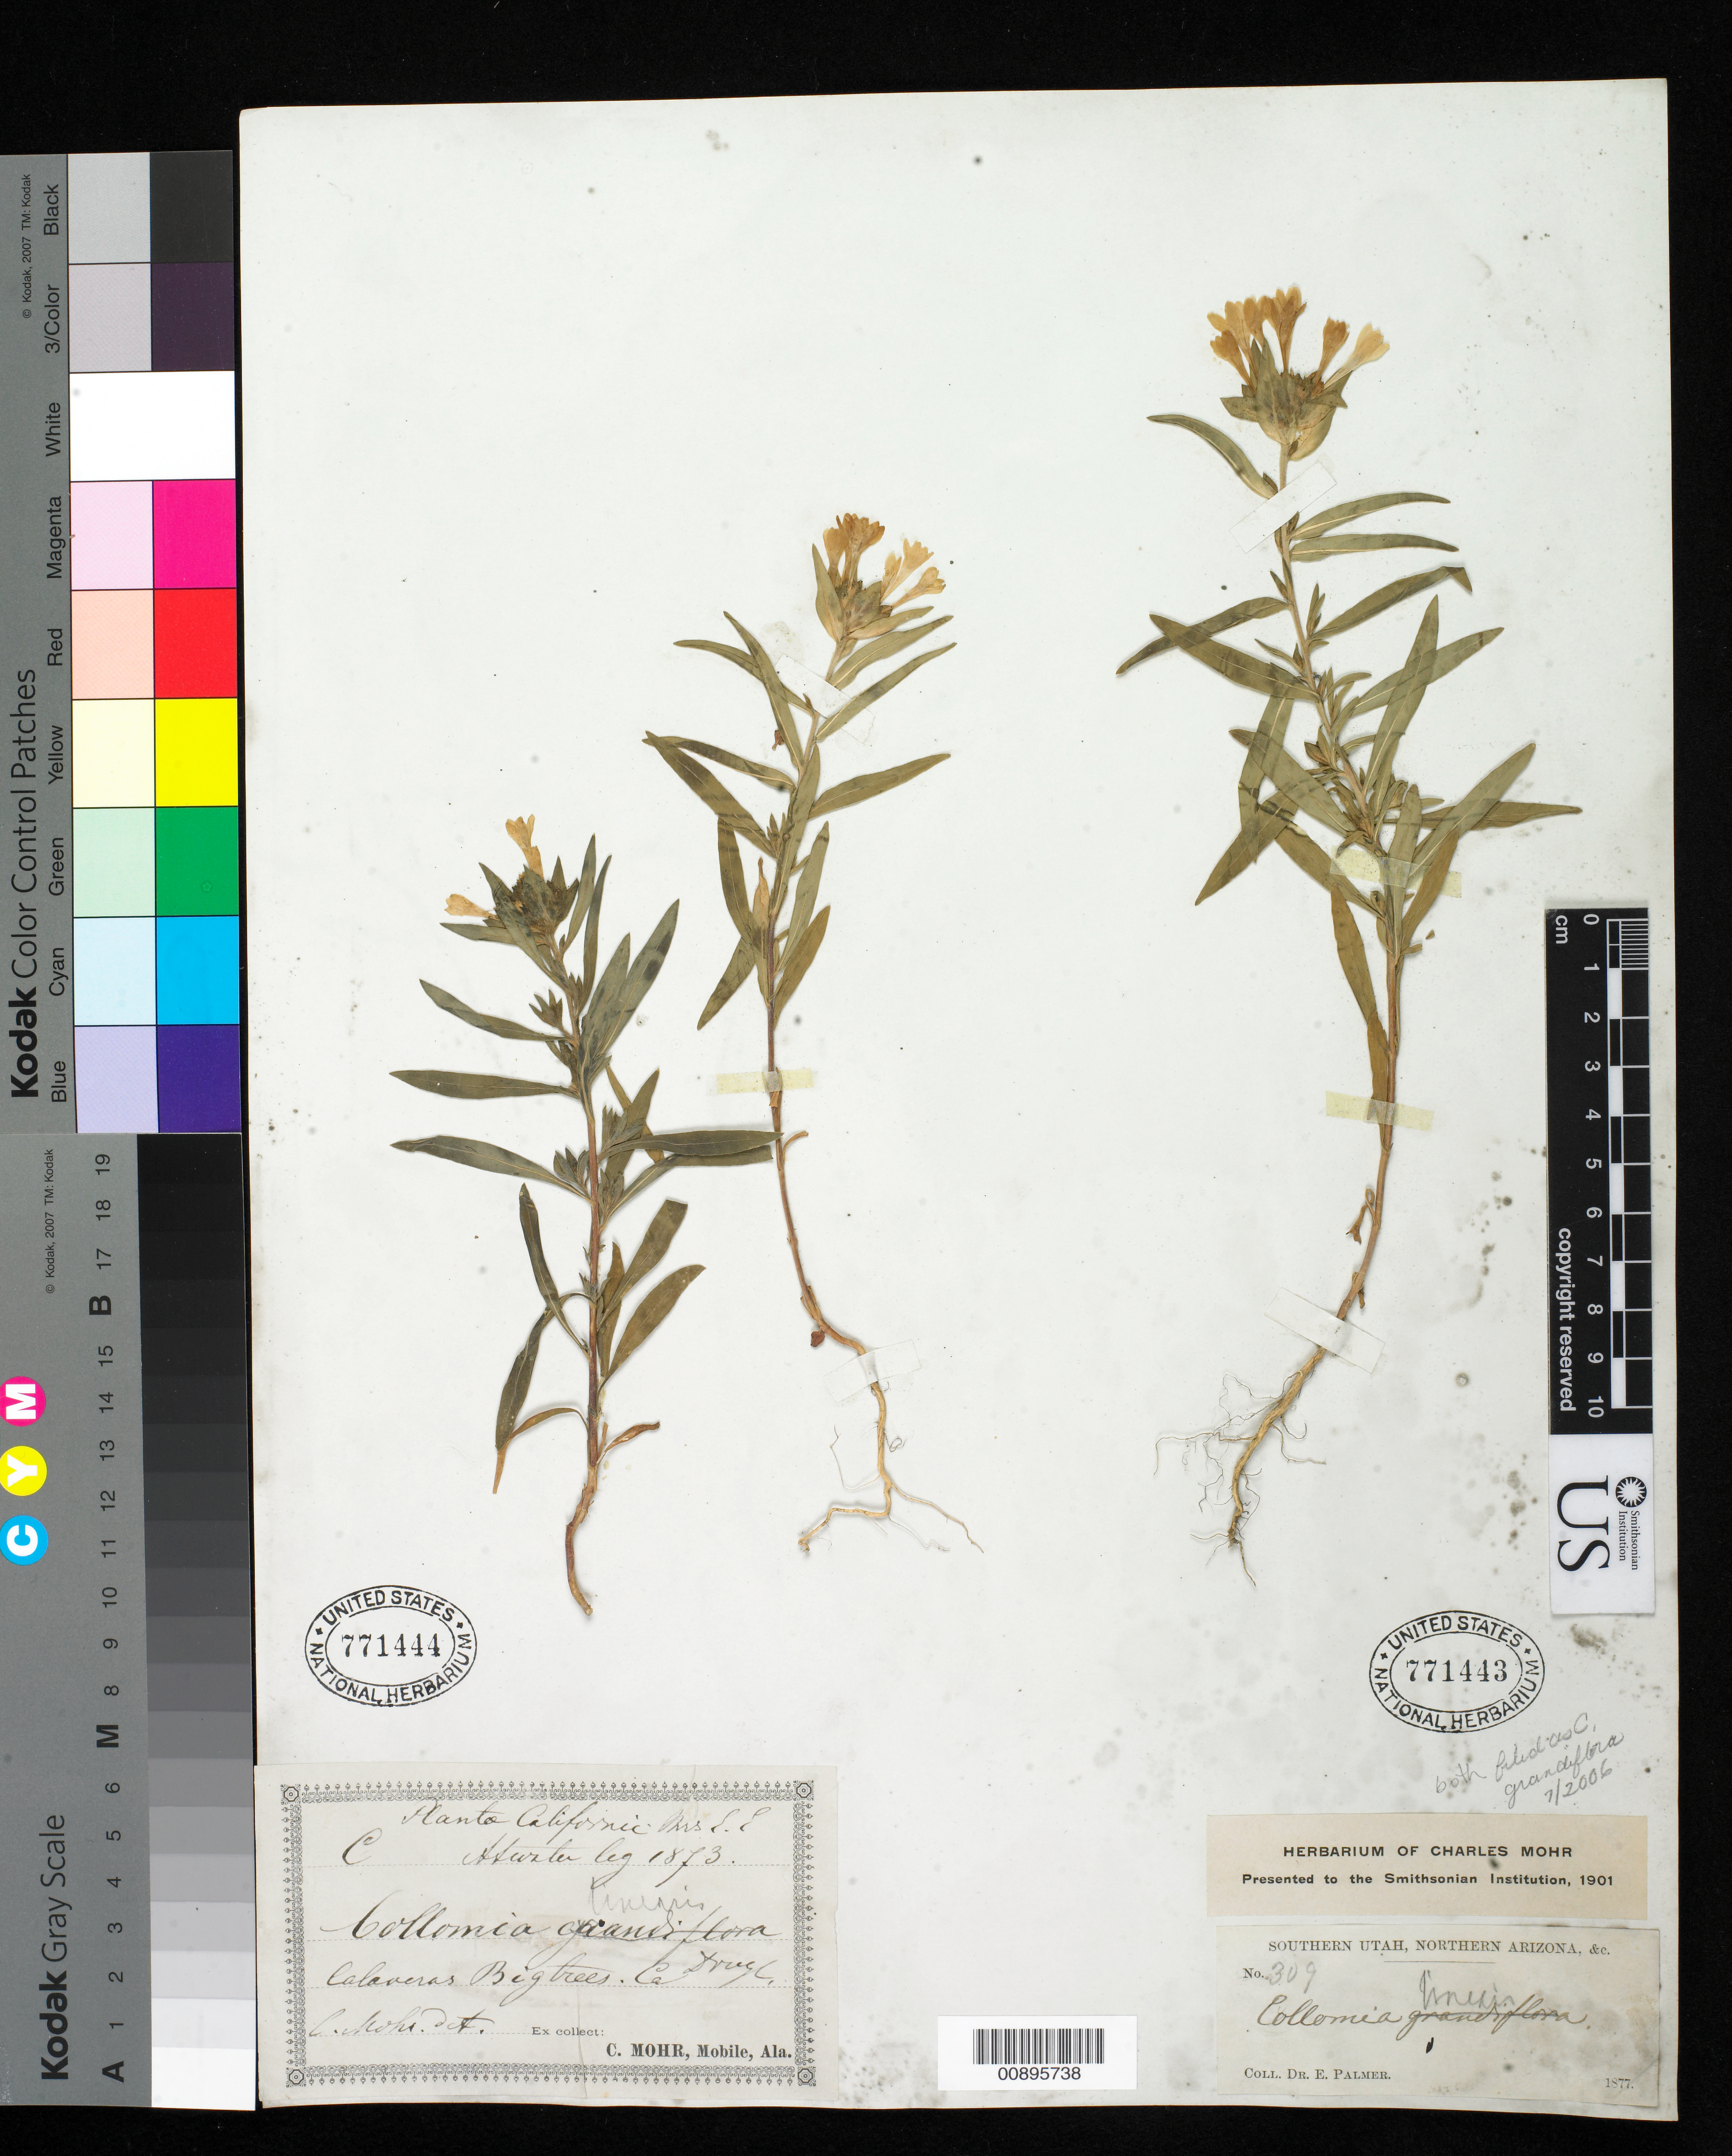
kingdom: Plantae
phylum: Tracheophyta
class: Magnoliopsida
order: Ericales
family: Polemoniaceae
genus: Collomia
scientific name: Collomia grandiflora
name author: Douglas ex Lindl.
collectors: C. T. Mohr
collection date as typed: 1873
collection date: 1873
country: United States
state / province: California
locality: Calaveras Big Trees, California.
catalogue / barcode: US 771444